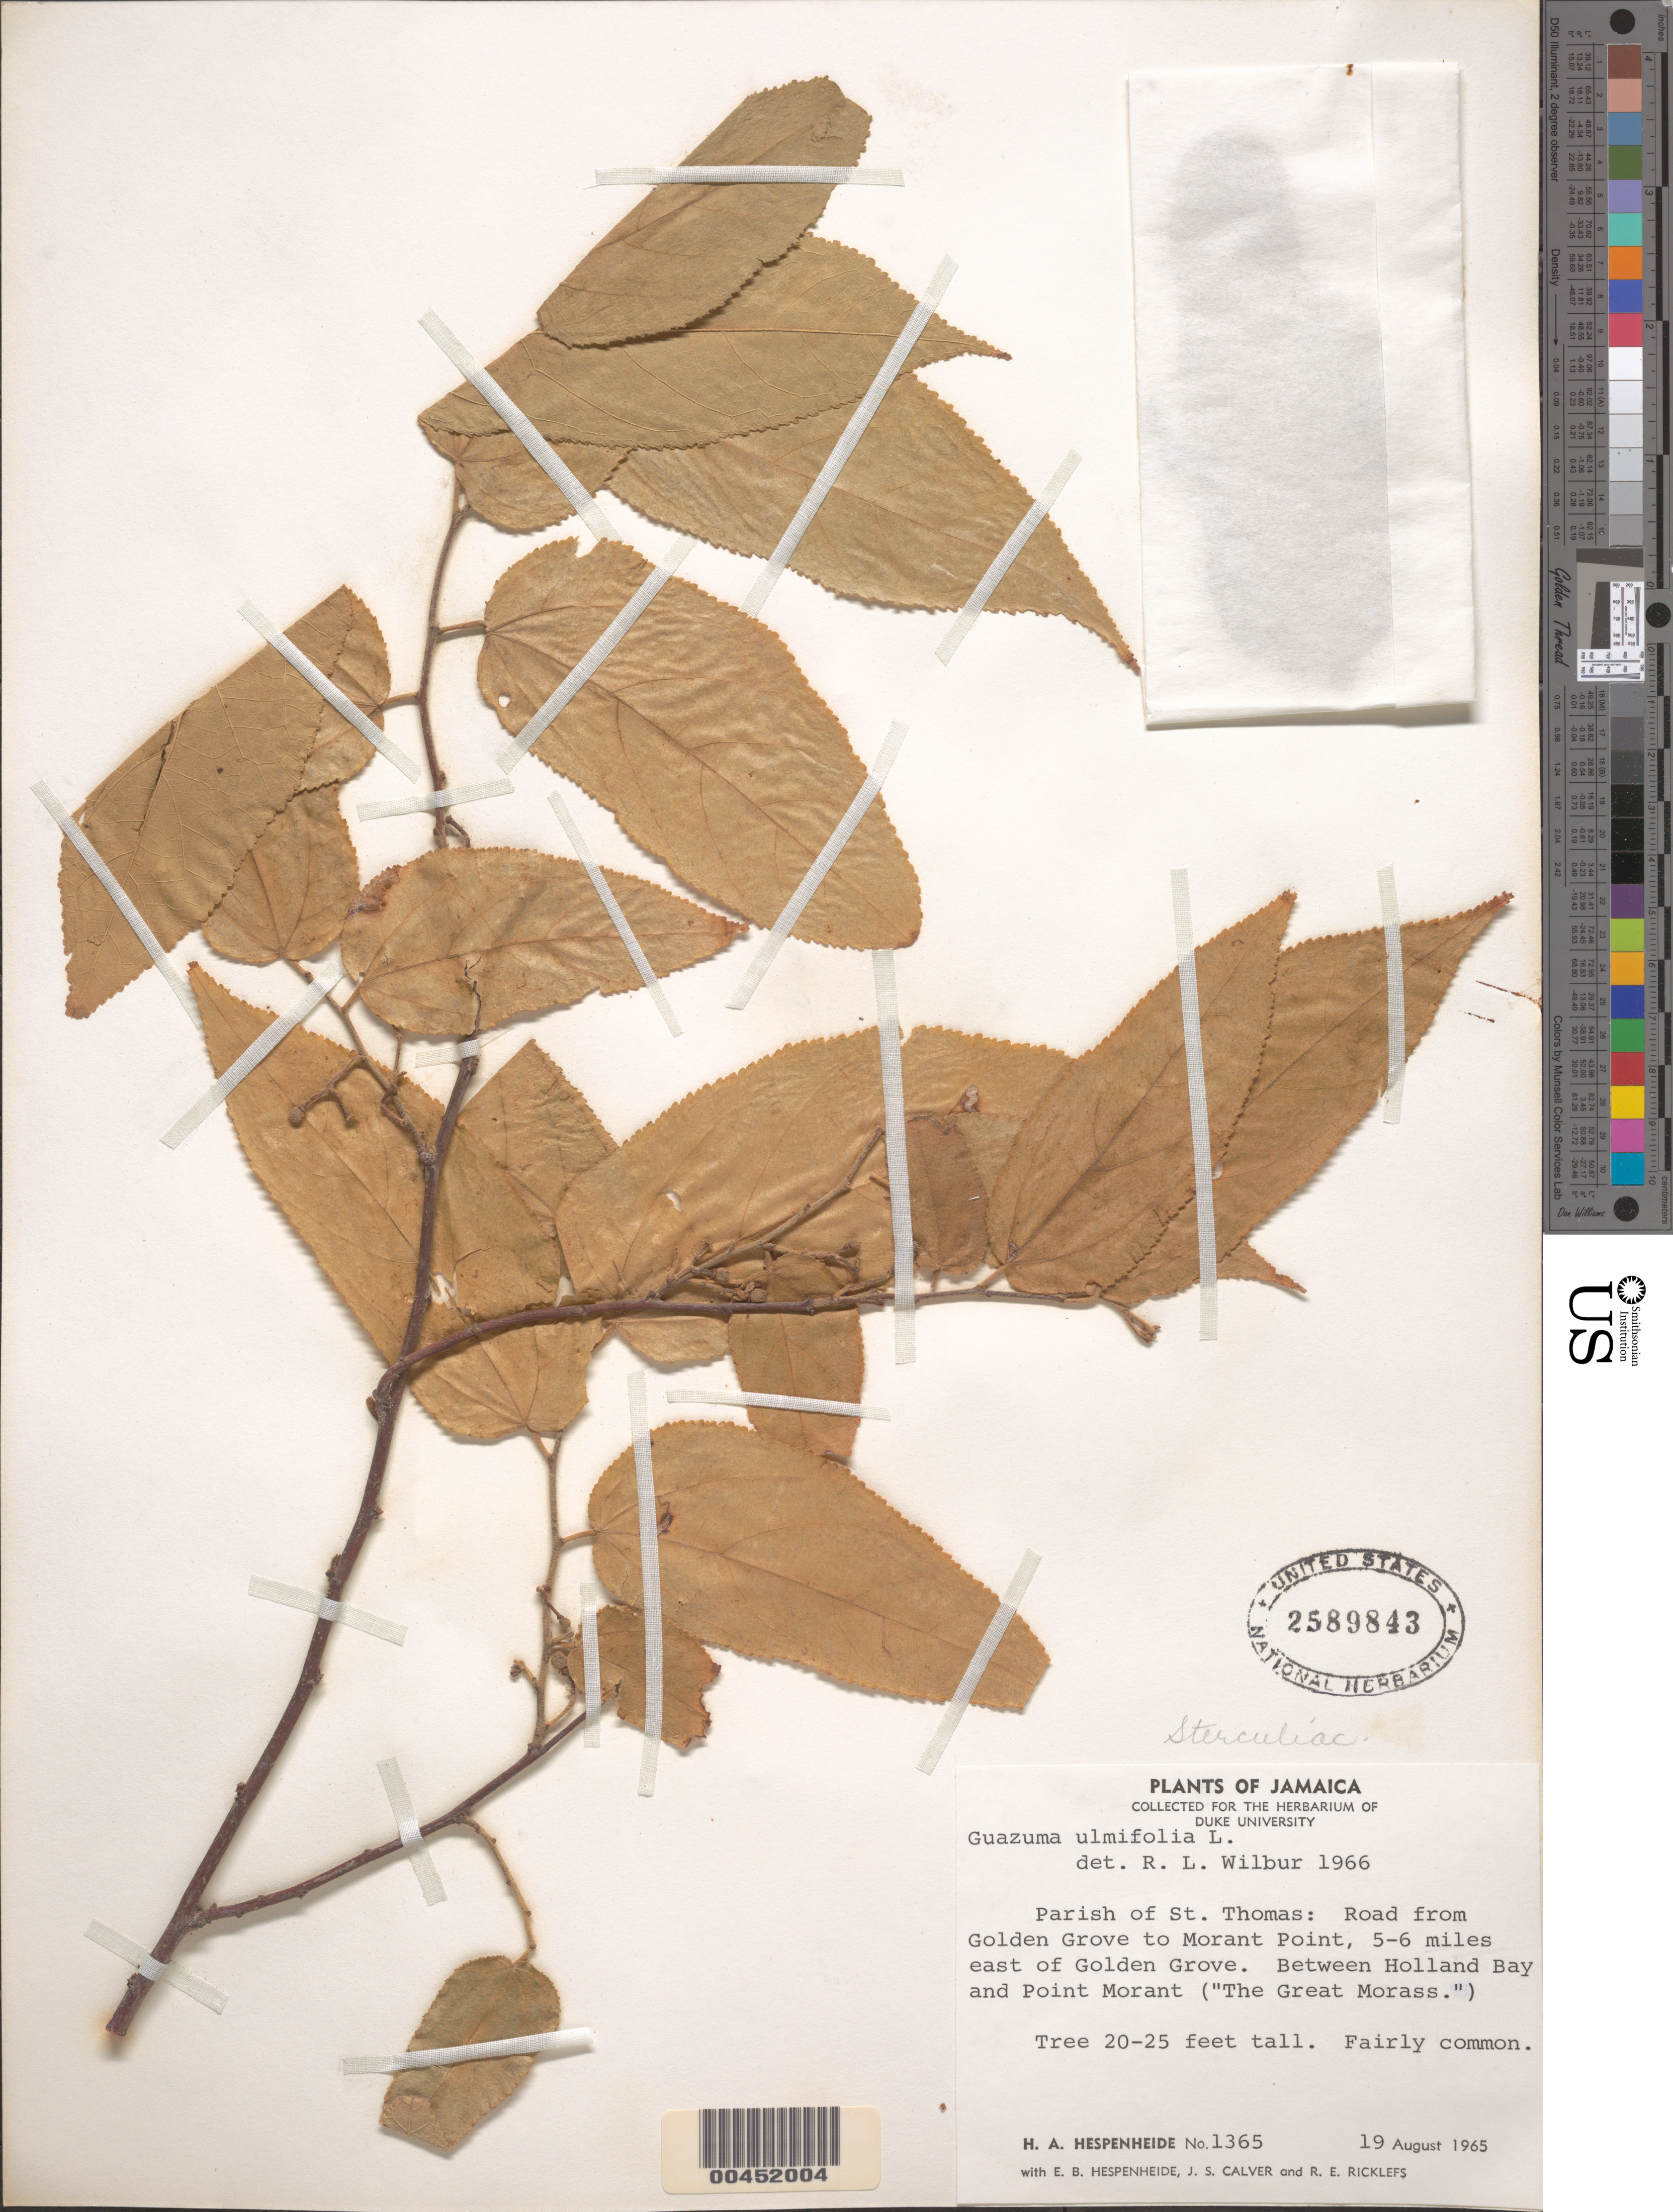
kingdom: Plantae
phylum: Tracheophyta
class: Magnoliopsida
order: Malvales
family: Malvaceae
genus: Guazuma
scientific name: Guazuma ulmifolia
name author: Lam.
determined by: Wilbur, R. L.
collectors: H. A. Hespenheide, E. Hespenheide, J. Calver & R. Ricklefs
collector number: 1365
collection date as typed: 19 Aug 1965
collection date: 1965-08-19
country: Jamaica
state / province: Saint Thomas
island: Greater Antilles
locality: Golden Grove to Morant Point, 5 - 6 mi. E of Golden Grove. Between Holland Bay and Point Morant ( "The Great Morass")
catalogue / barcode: US 2589843